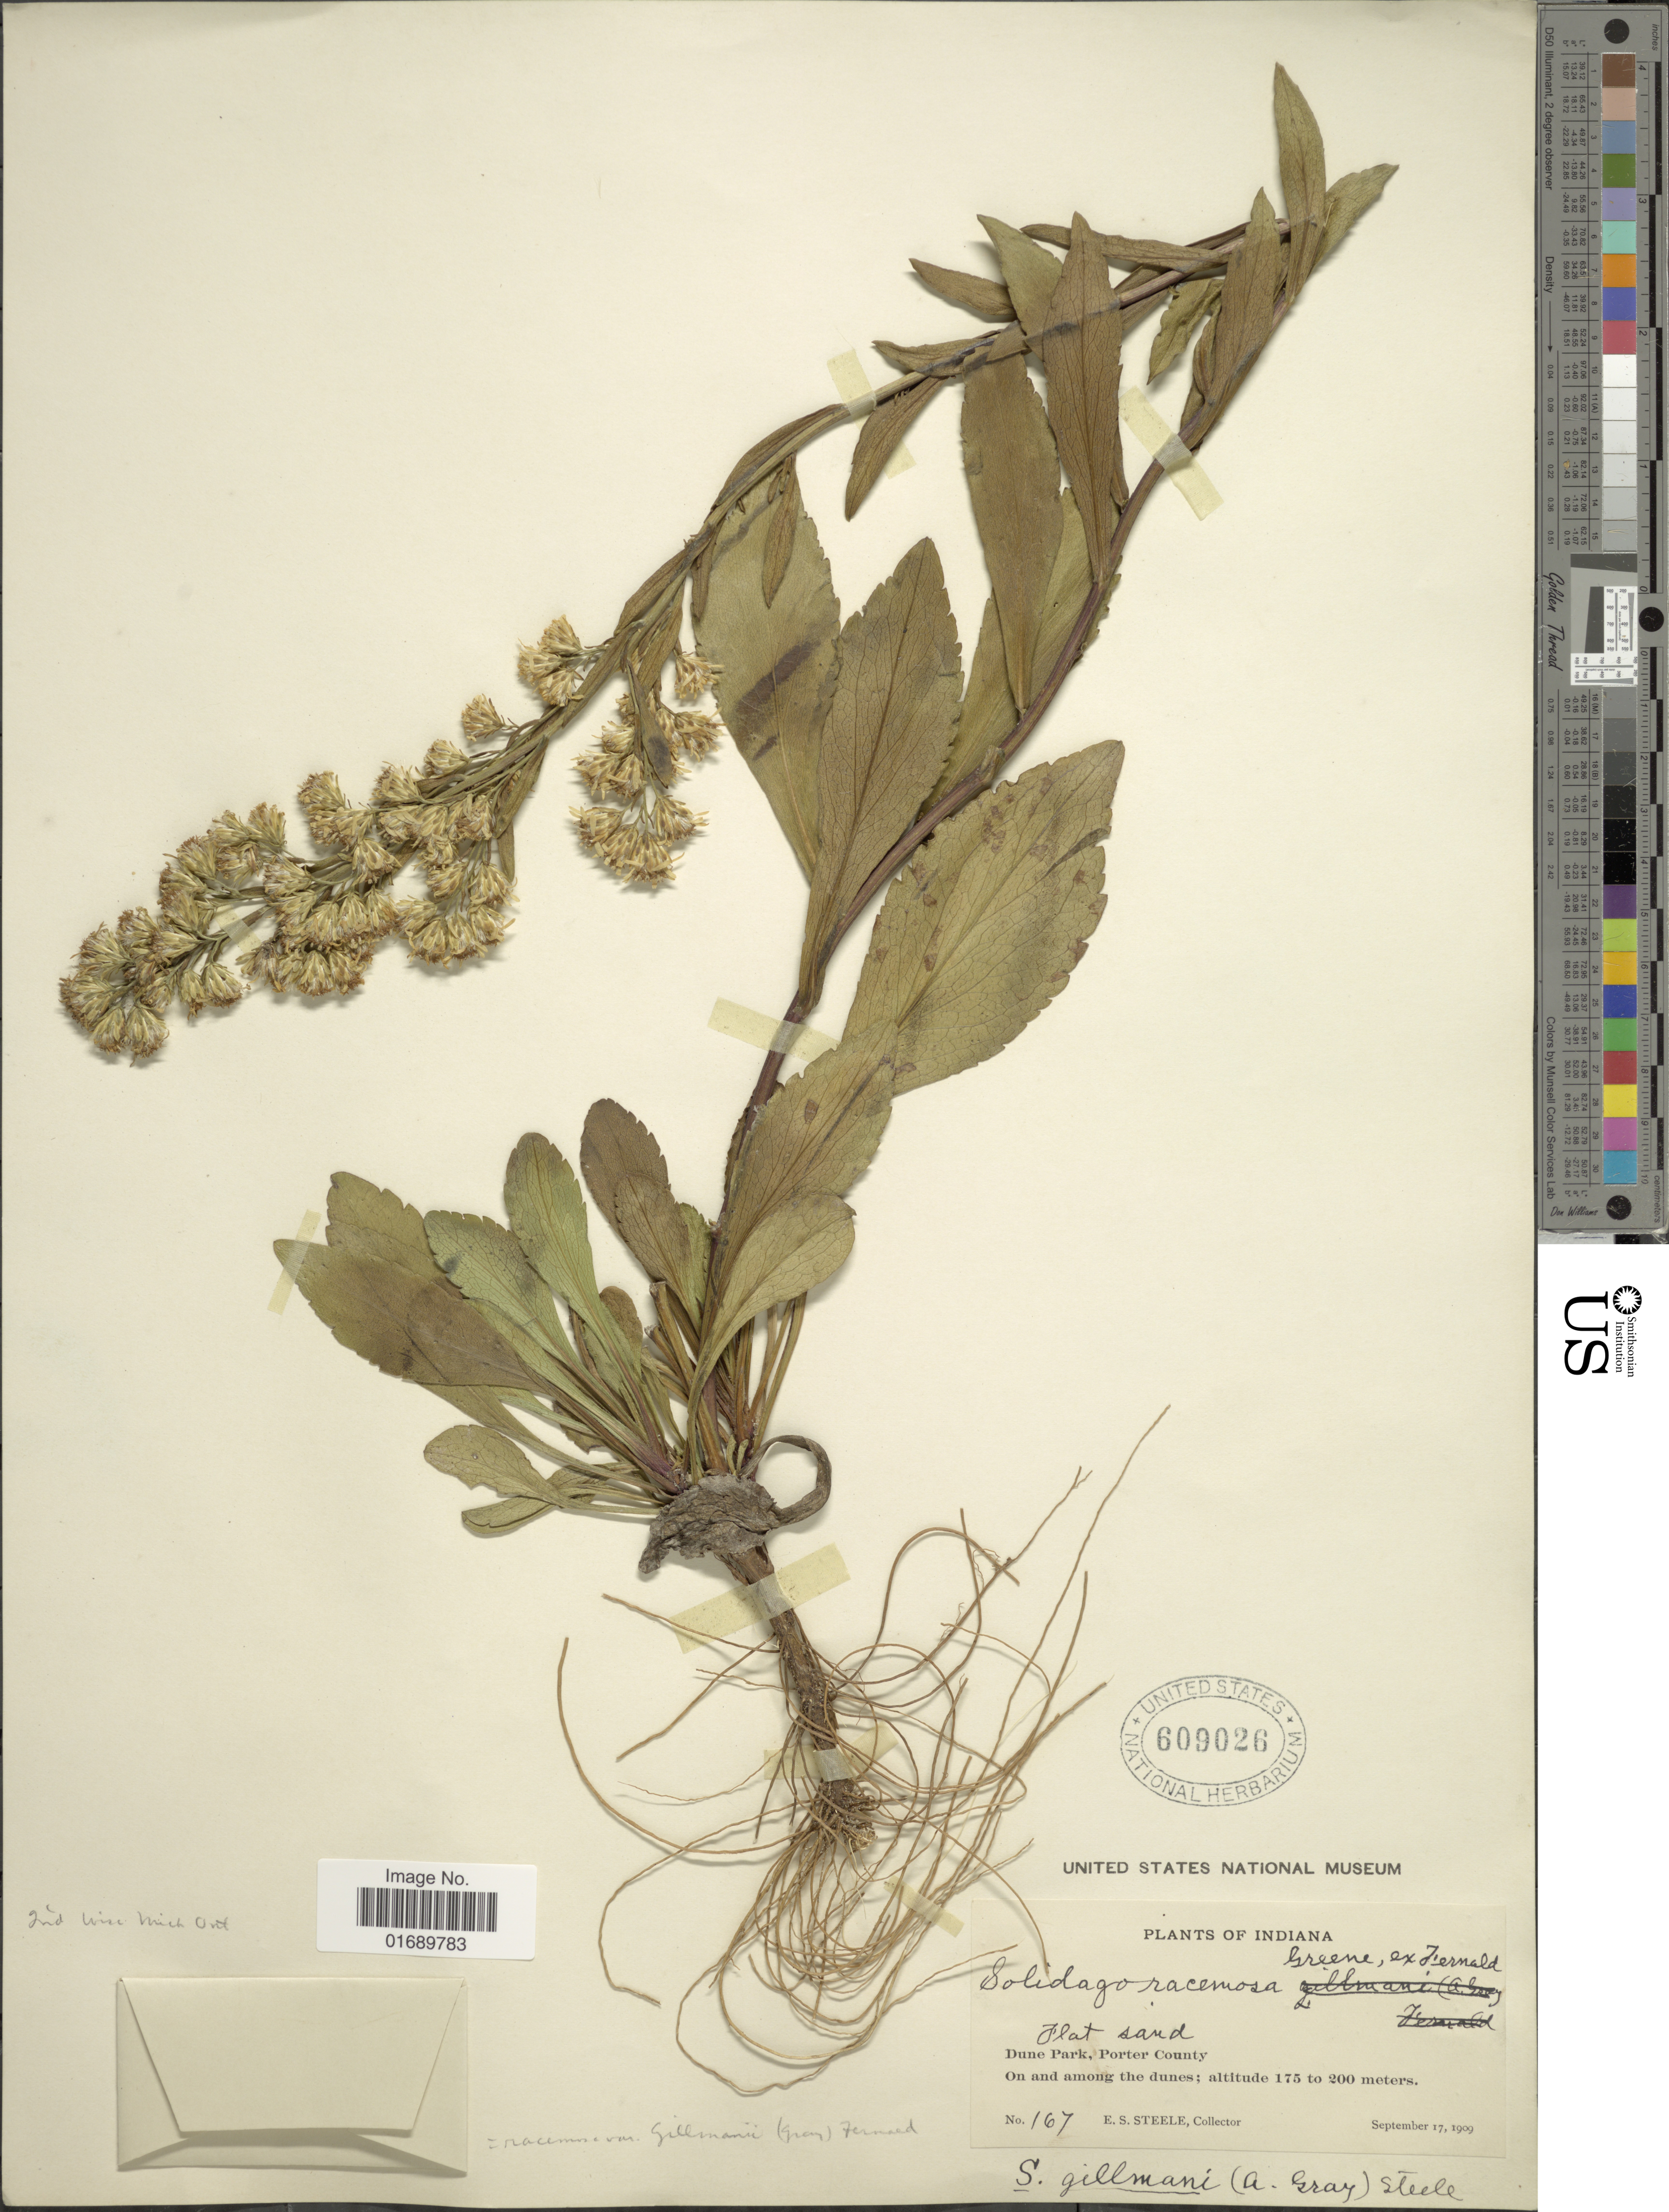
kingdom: Plantae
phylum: Tracheophyta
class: Magnoliopsida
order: Asterales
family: Asteraceae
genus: Solidago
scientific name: Solidago racemosa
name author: Greene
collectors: E. Steele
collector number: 167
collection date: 1909-09-17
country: United States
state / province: Indiana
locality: Flat sand, Dune Park, Porter County, On and among the dunes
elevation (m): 175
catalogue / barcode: US 609026